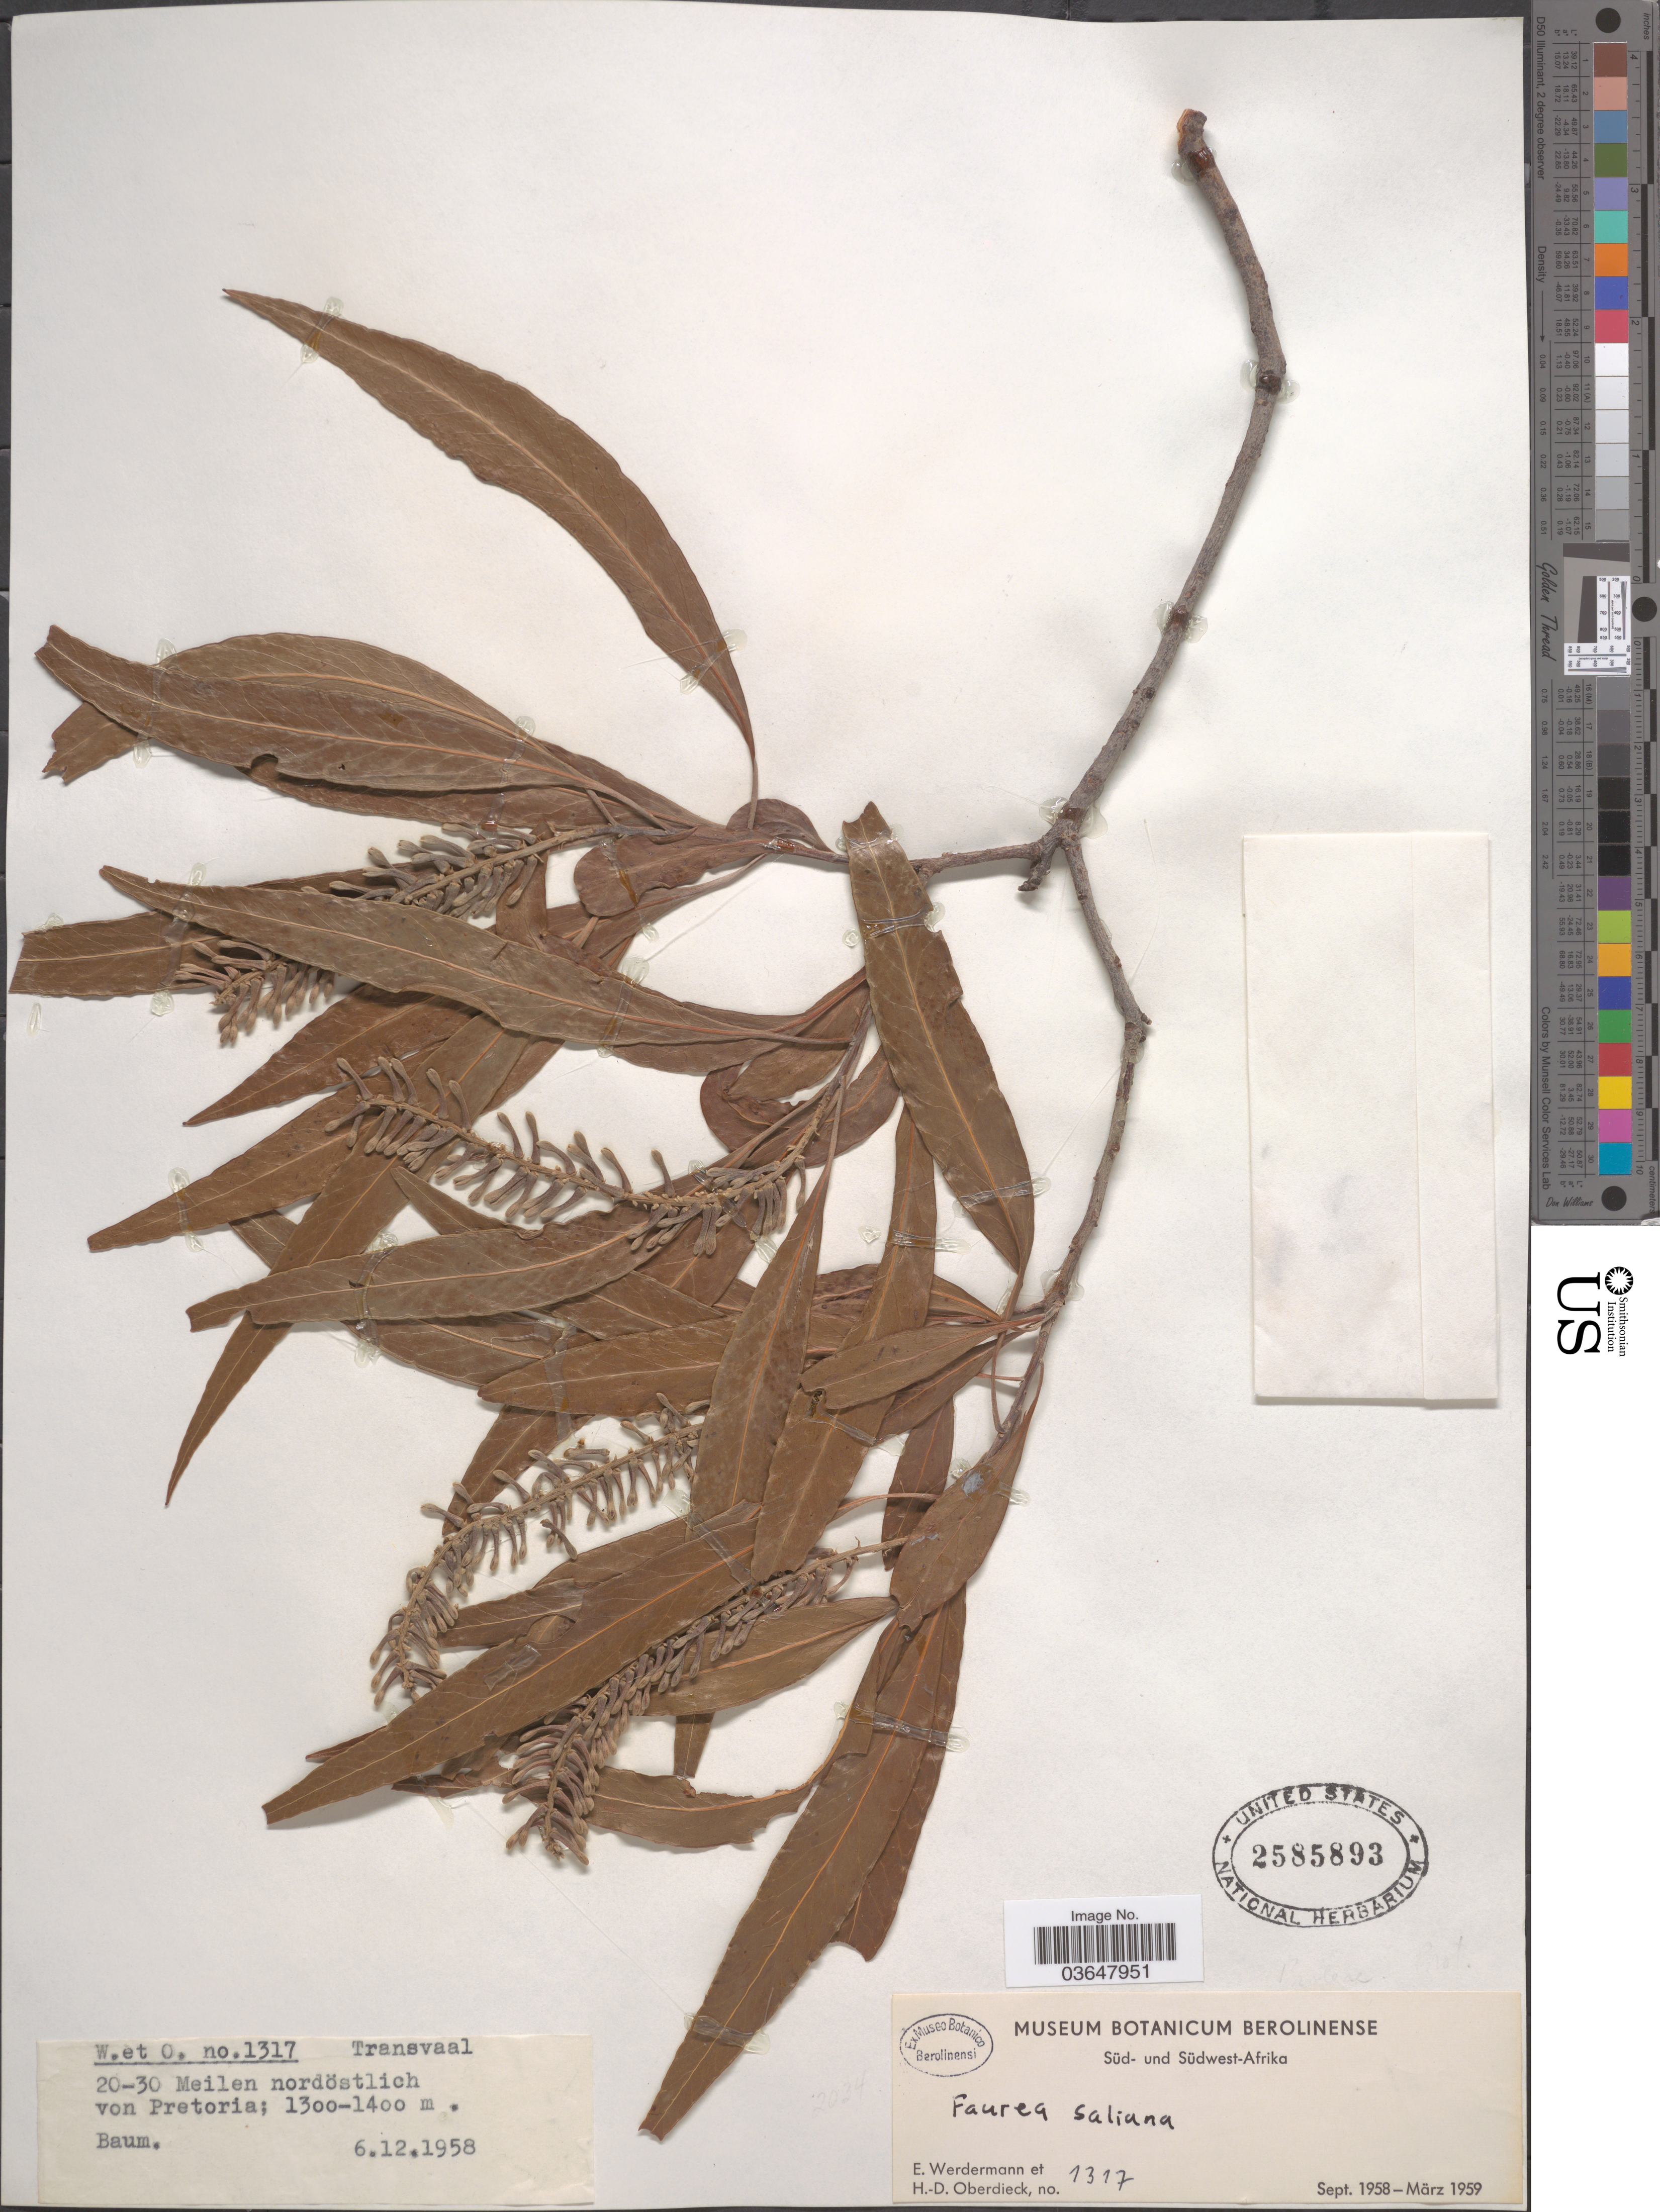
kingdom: Plantae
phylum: Tracheophyta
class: Magnoliopsida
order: Proteales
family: Proteaceae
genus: Faurea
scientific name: Faurea saligna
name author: Harv.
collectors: E. Werdermann & H. Oberdieck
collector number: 1317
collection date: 1958-12-06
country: South Africa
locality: Transvaal. 20-30 Meilen nordöstlich von Pretoria.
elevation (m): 1300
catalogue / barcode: US 2585893